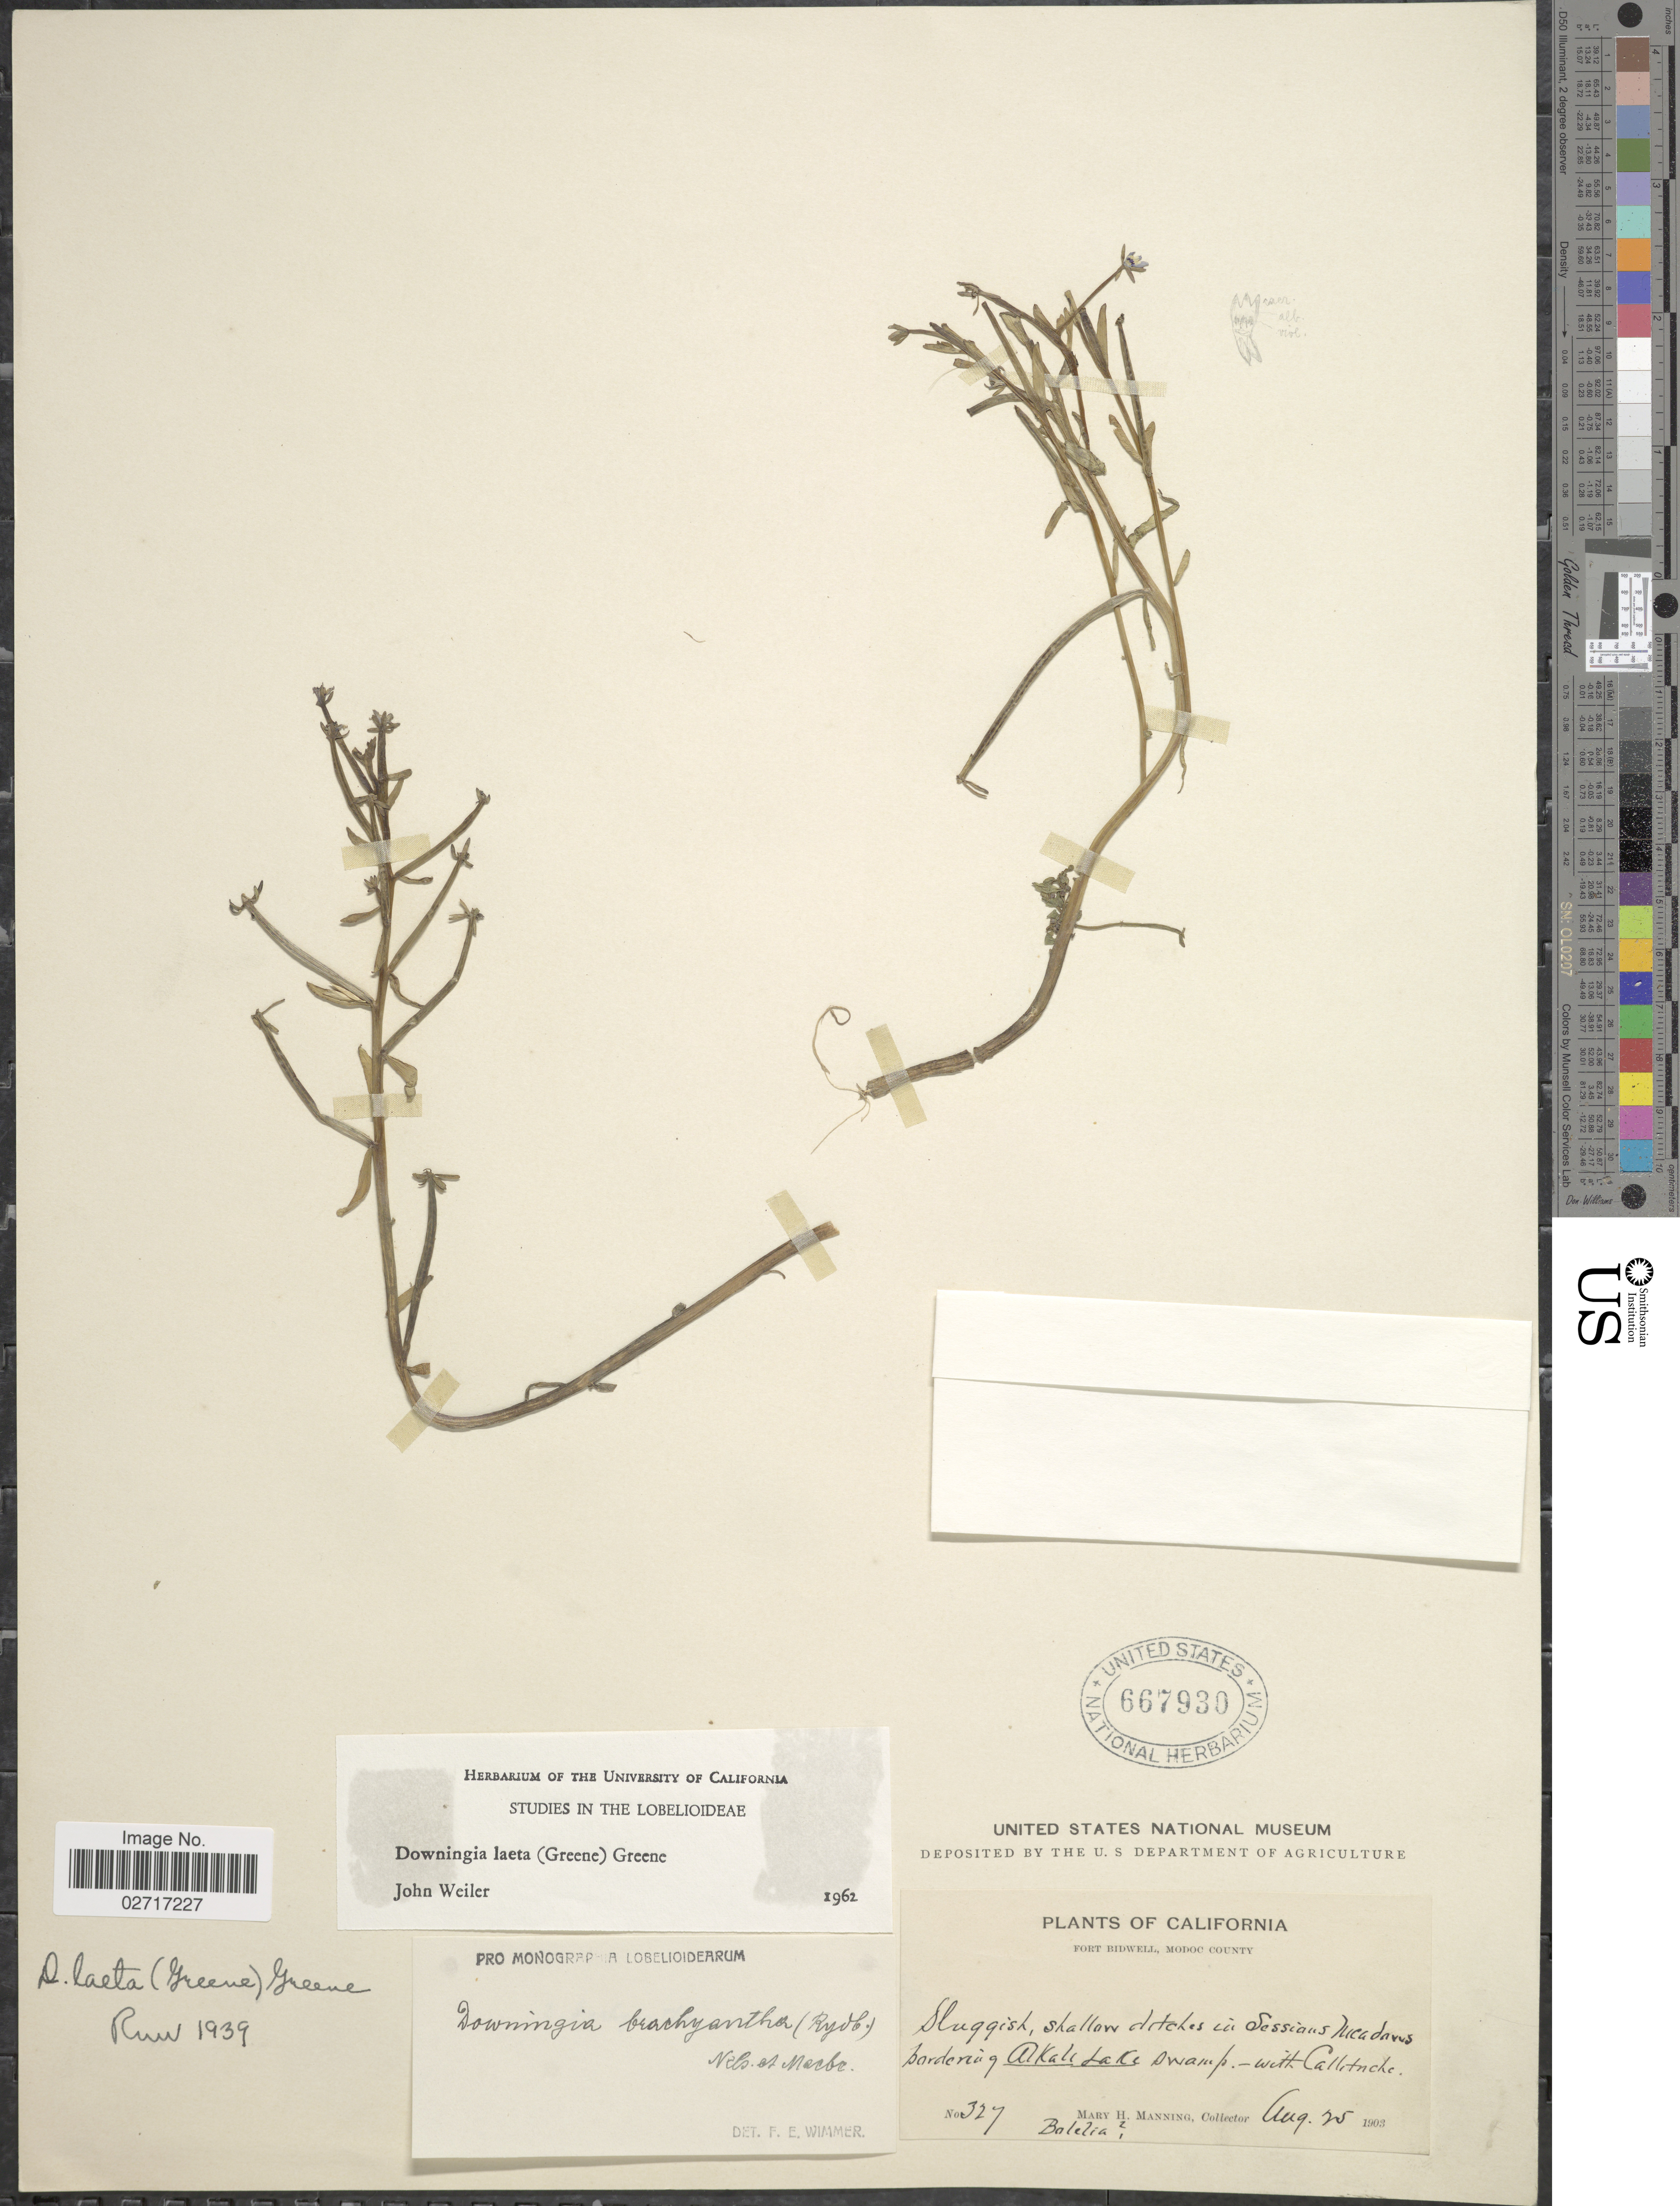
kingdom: Plantae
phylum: Tracheophyta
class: Magnoliopsida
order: Asterales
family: Campanulaceae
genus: Downingia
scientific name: Downingia laeta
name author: Greene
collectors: M. Manning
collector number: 327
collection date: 1903-08-25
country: United States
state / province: California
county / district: Modoc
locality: Fort Bidwell, Modoc County. Shallow ditches in Sessions Meadows bordering Alkali Lake swamp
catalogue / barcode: US 667930